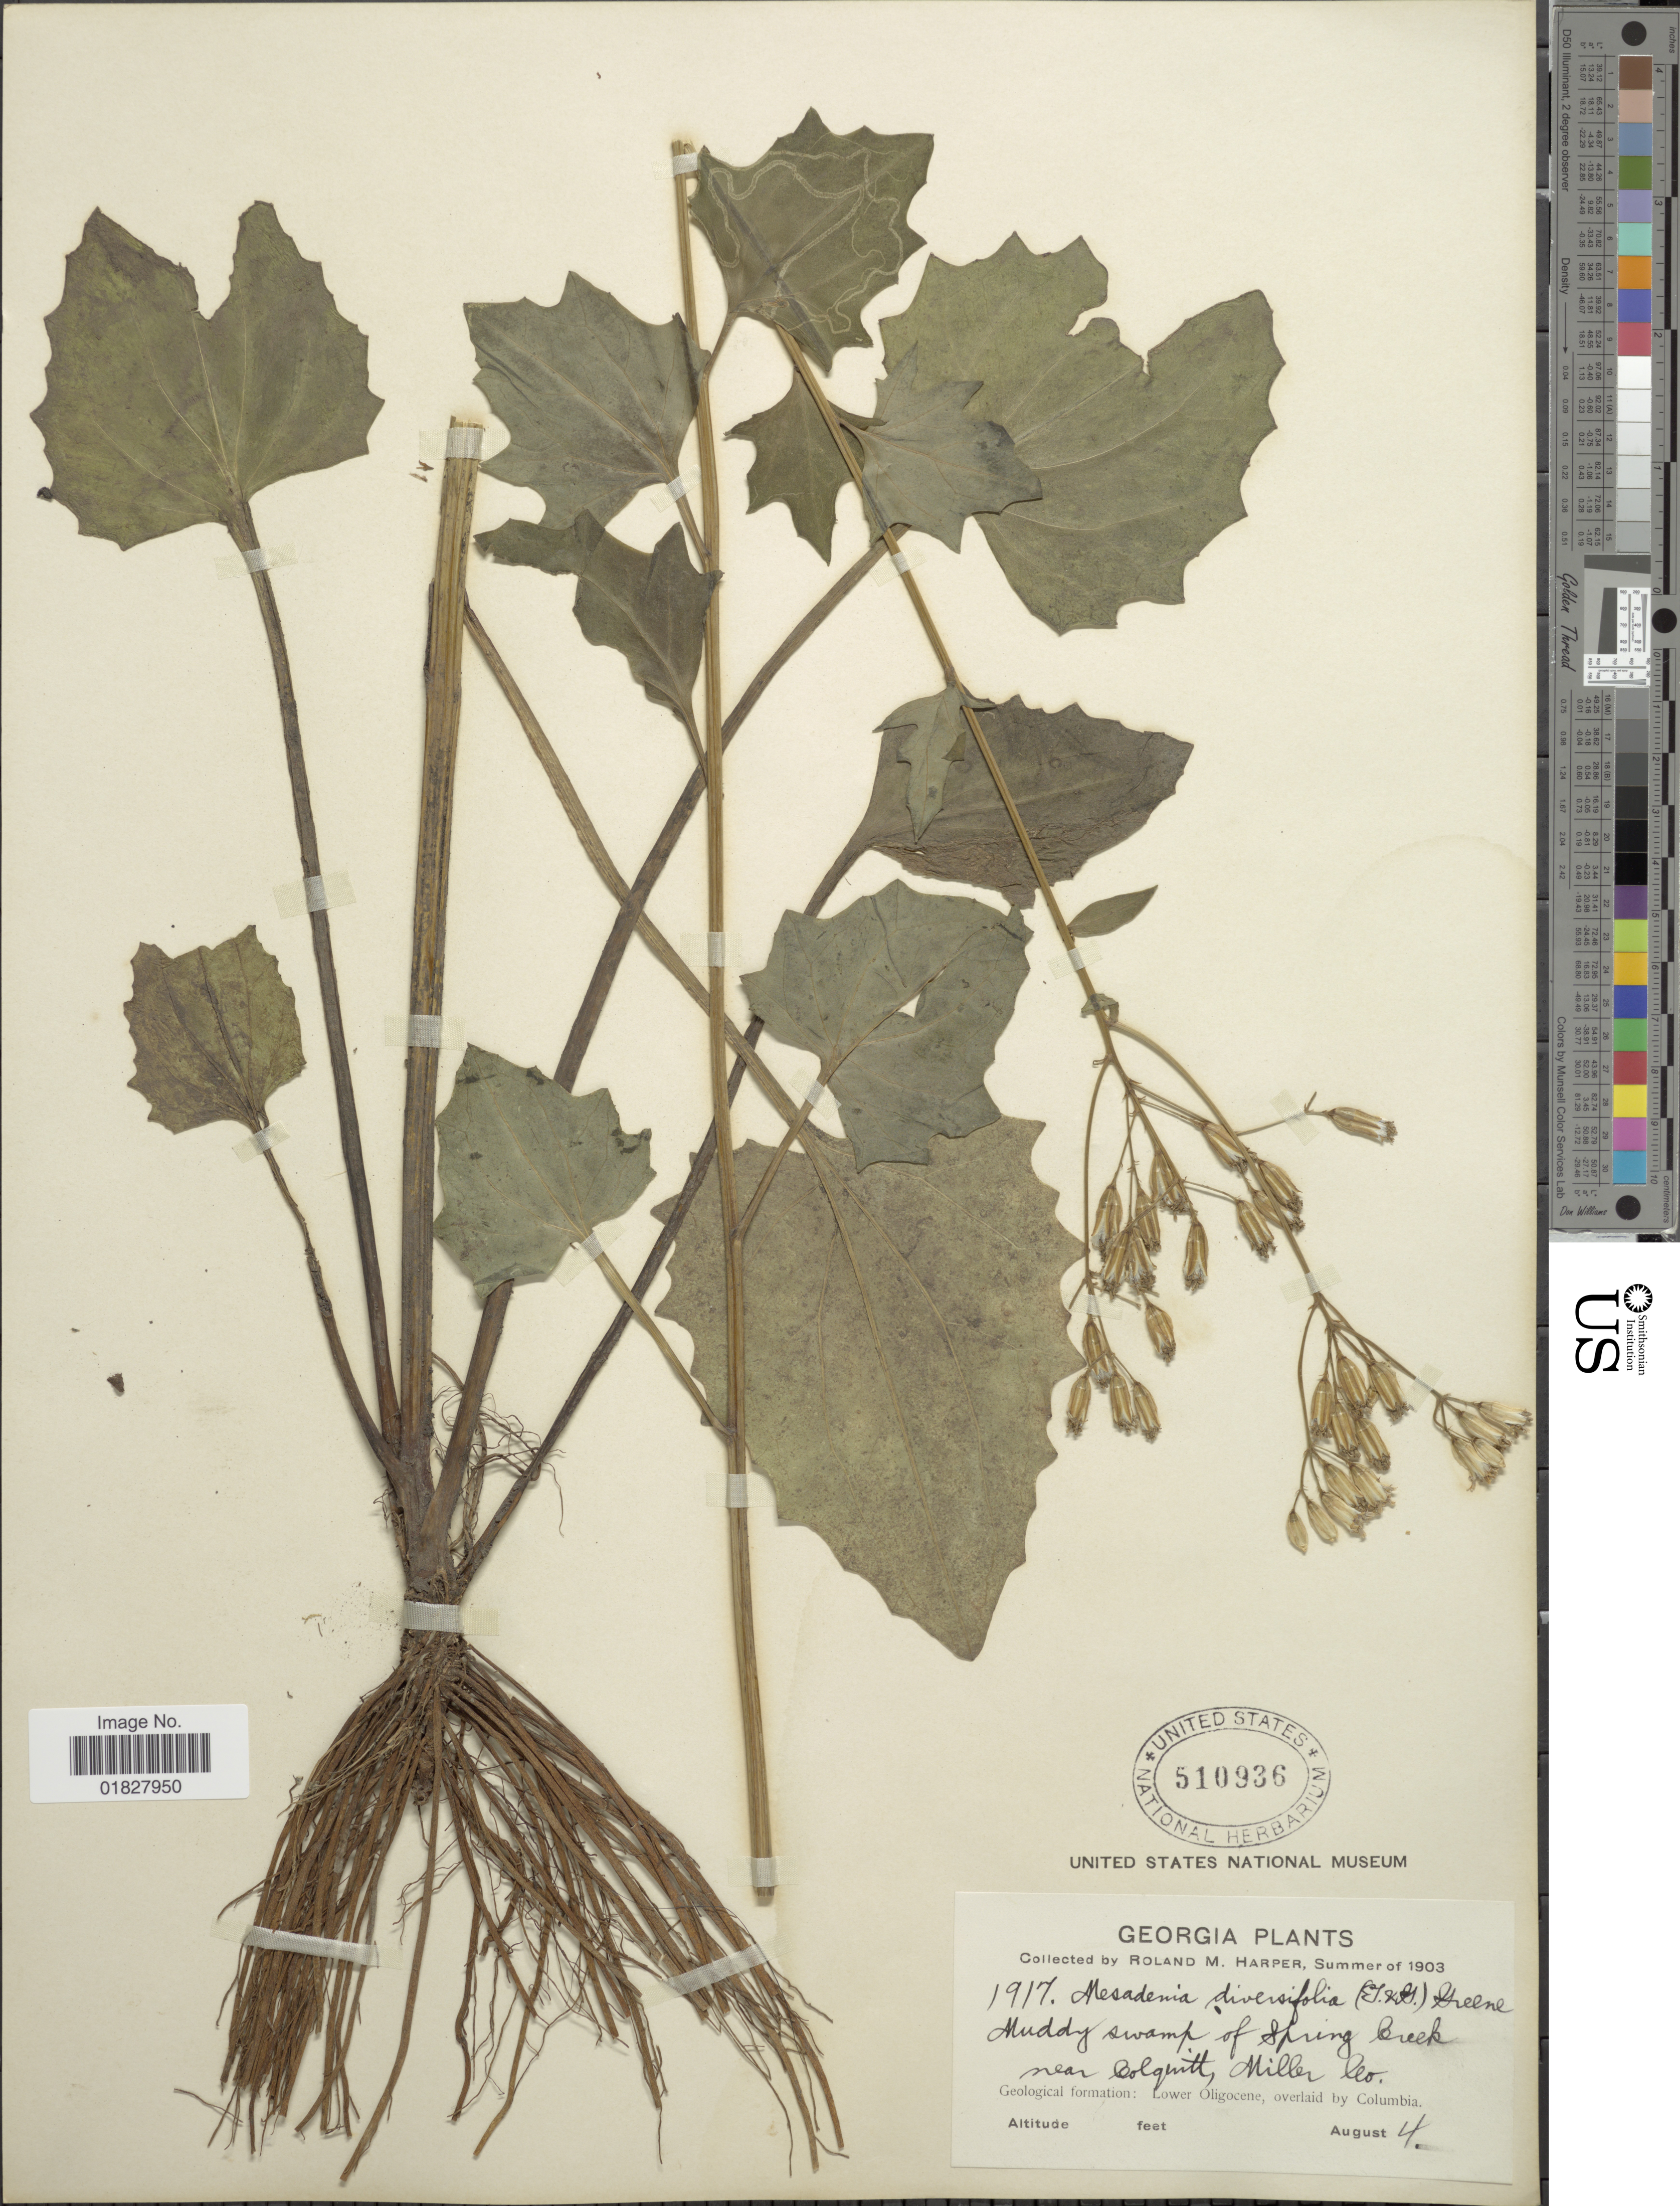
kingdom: Plantae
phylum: Tracheophyta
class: Magnoliopsida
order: Asterales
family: Asteraceae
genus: Arnoglossum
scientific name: Arnoglossum diversifolium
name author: (Torr. & A. Gray) H. Rob.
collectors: R. M. Harper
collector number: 1917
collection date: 1903-08-04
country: United States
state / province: Georgia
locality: Spring Creek near Colquitt, Miller Co.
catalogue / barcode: US 510936